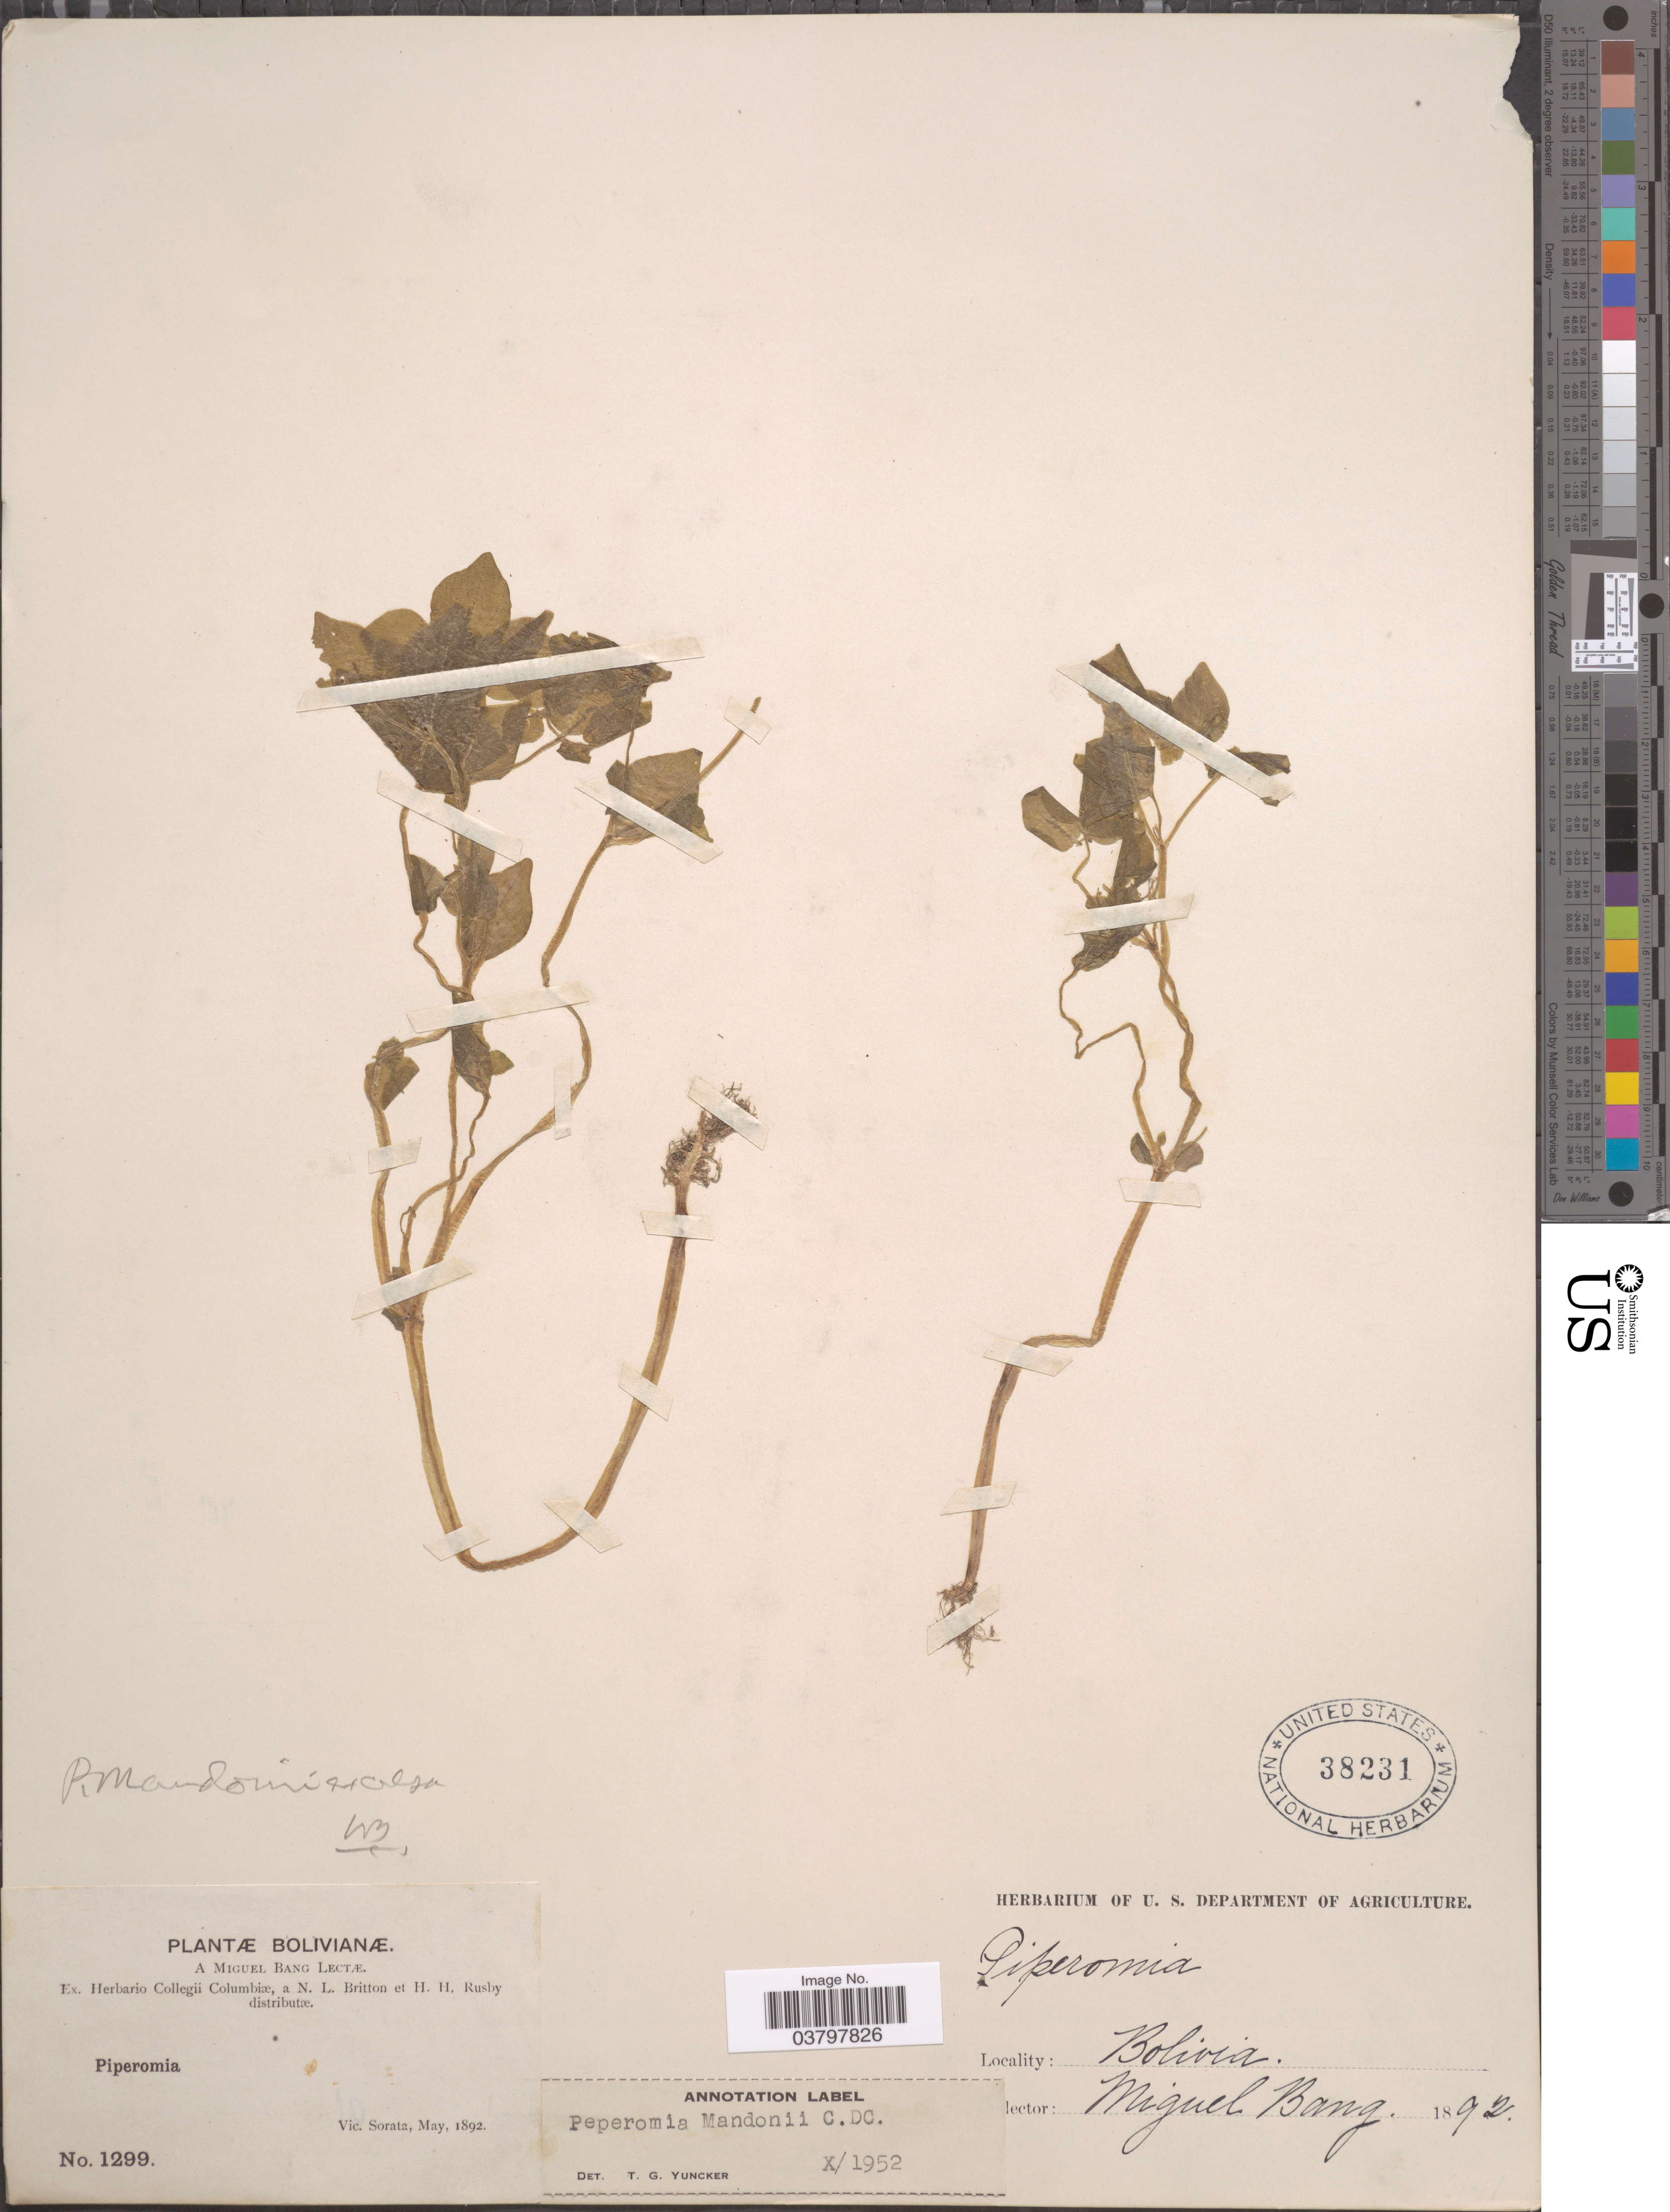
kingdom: Plantae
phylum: Tracheophyta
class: Magnoliopsida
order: Piperales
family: Piperaceae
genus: Peperomia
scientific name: Peperomia crystallina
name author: Ruiz & Pav.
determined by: Pino, Guillermo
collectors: M. Bang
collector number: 1299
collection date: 1892-05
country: Bolivia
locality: Vic. Sorata.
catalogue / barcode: US 38231